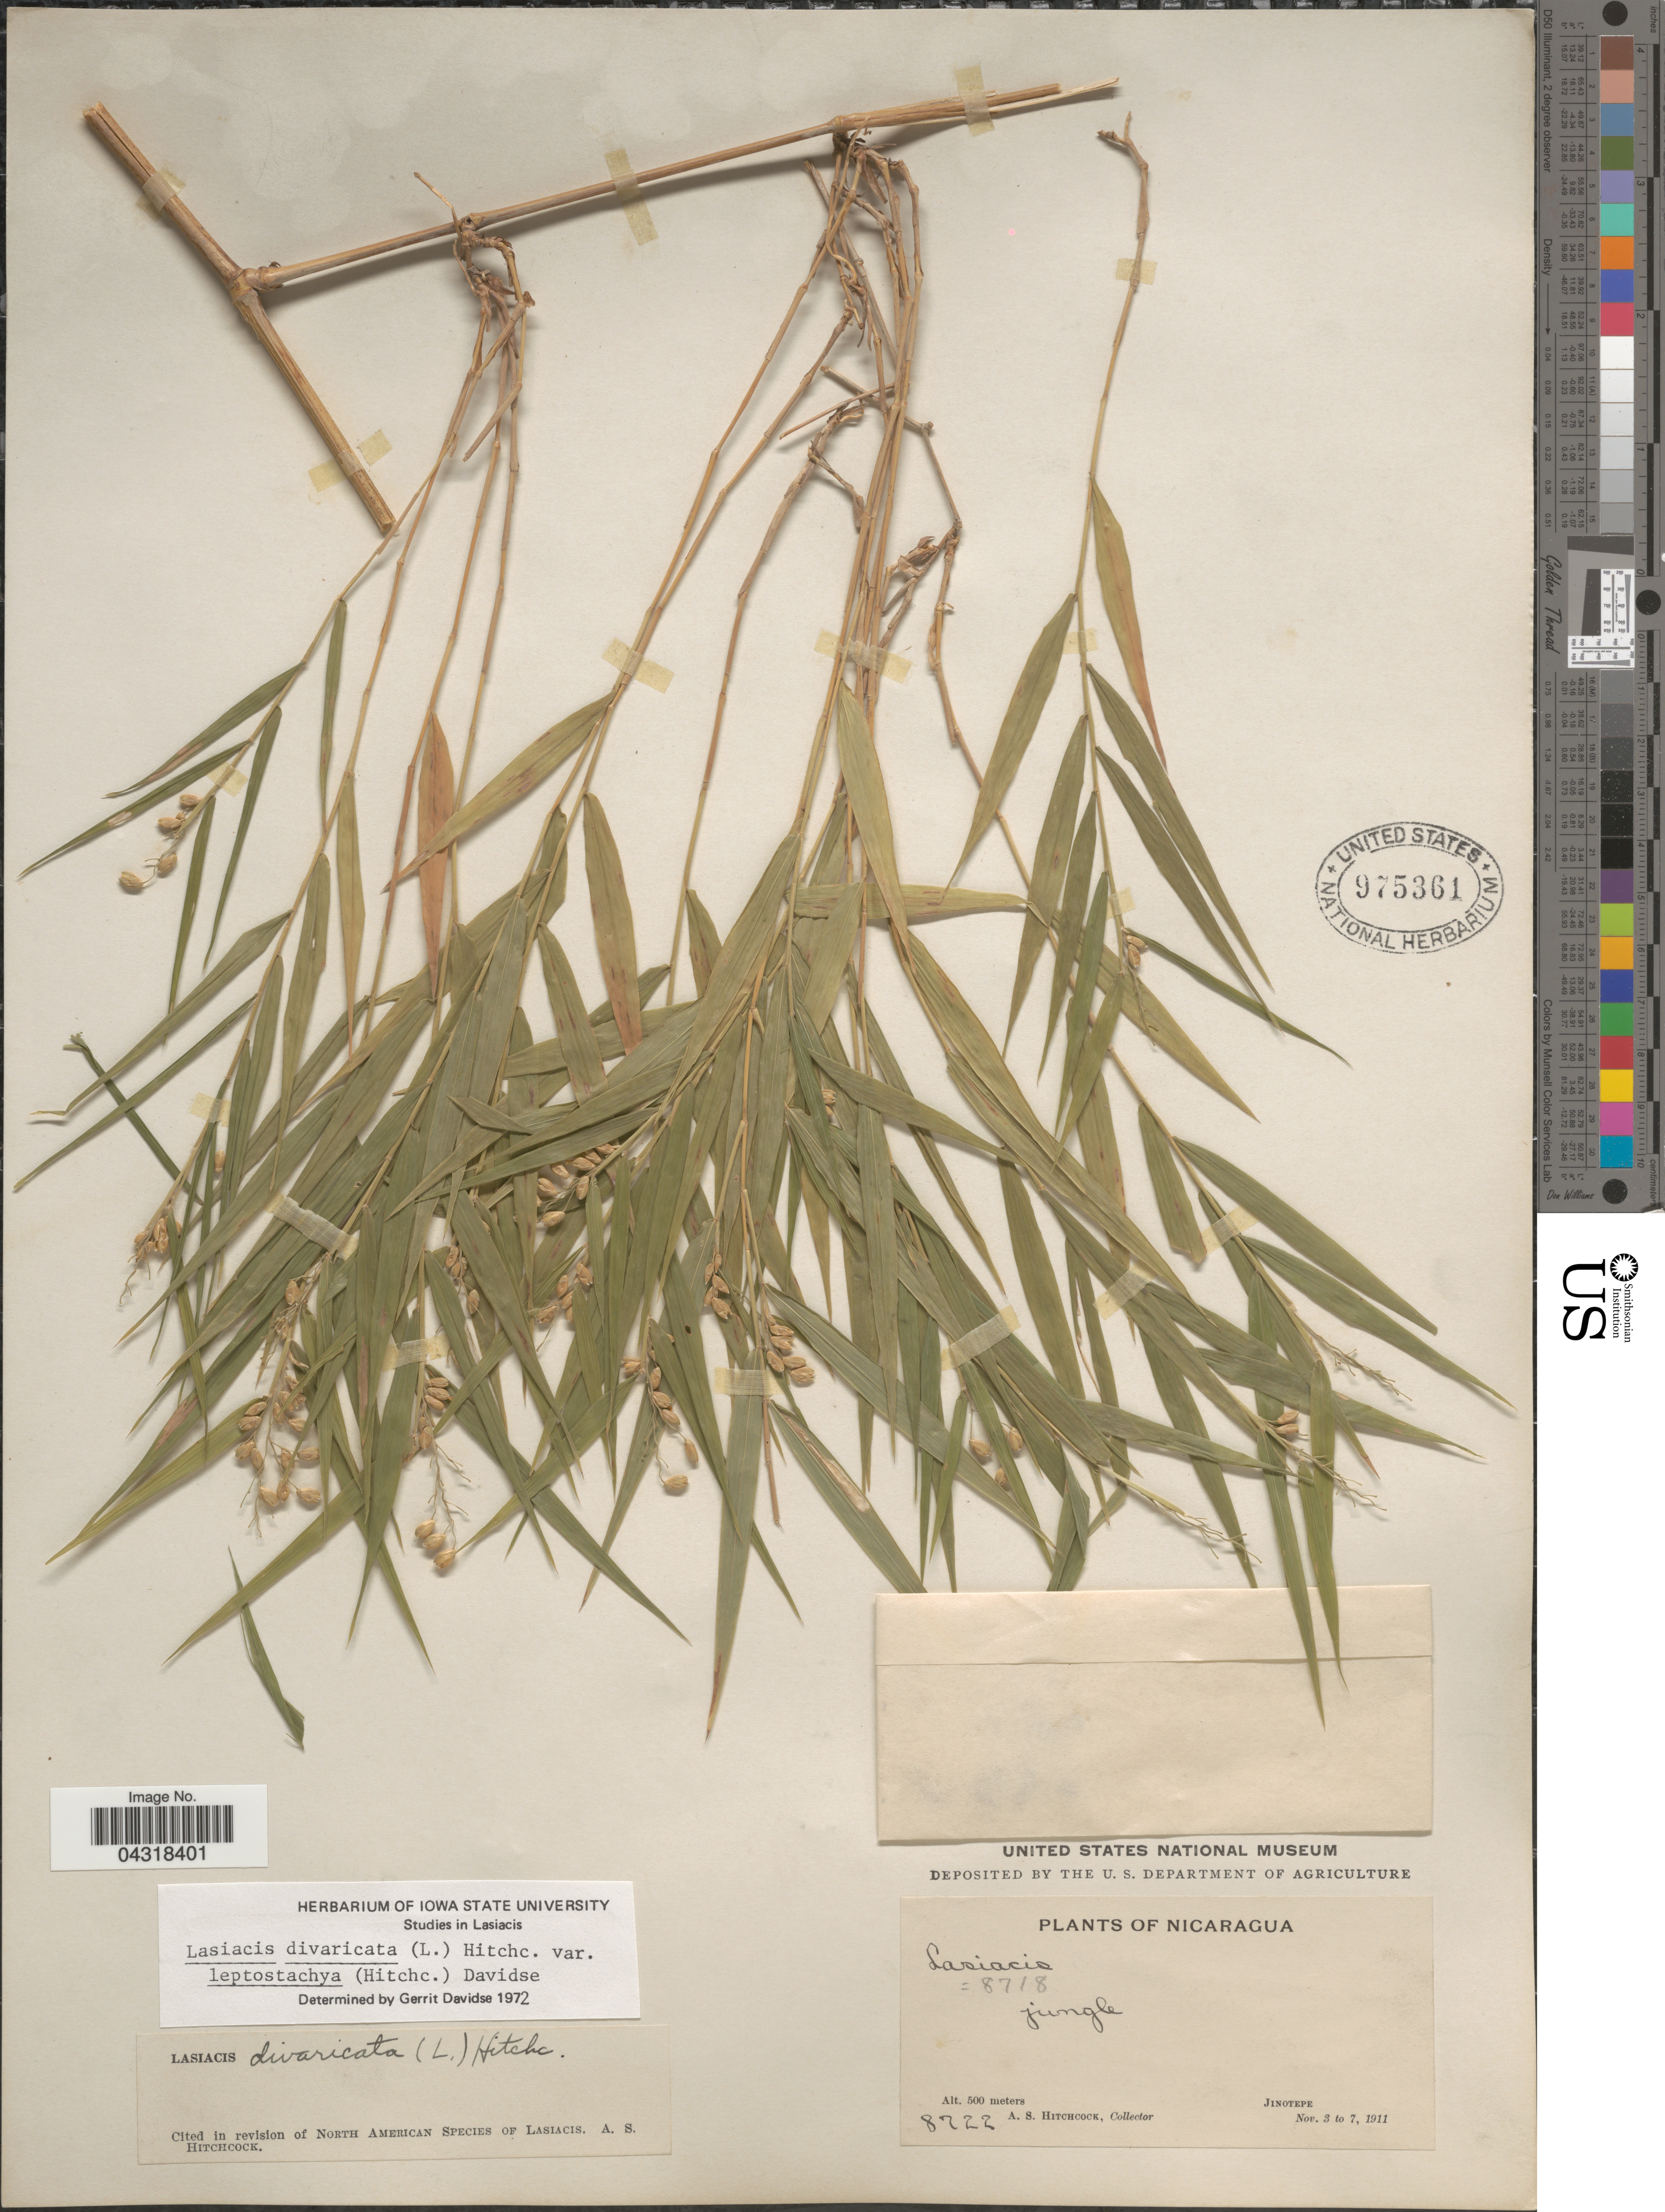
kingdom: Plantae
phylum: Tracheophyta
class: Liliopsida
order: Poales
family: Poaceae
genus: Lasiacis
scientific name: Lasiacis divaricata var. leptostachya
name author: (Hitchc.) Davidse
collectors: A. S. Hitchcock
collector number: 8722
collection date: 1911-11-03/1911-11-07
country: Nicaragua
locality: Jungle. Jinotepe.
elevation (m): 500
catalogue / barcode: US 975361